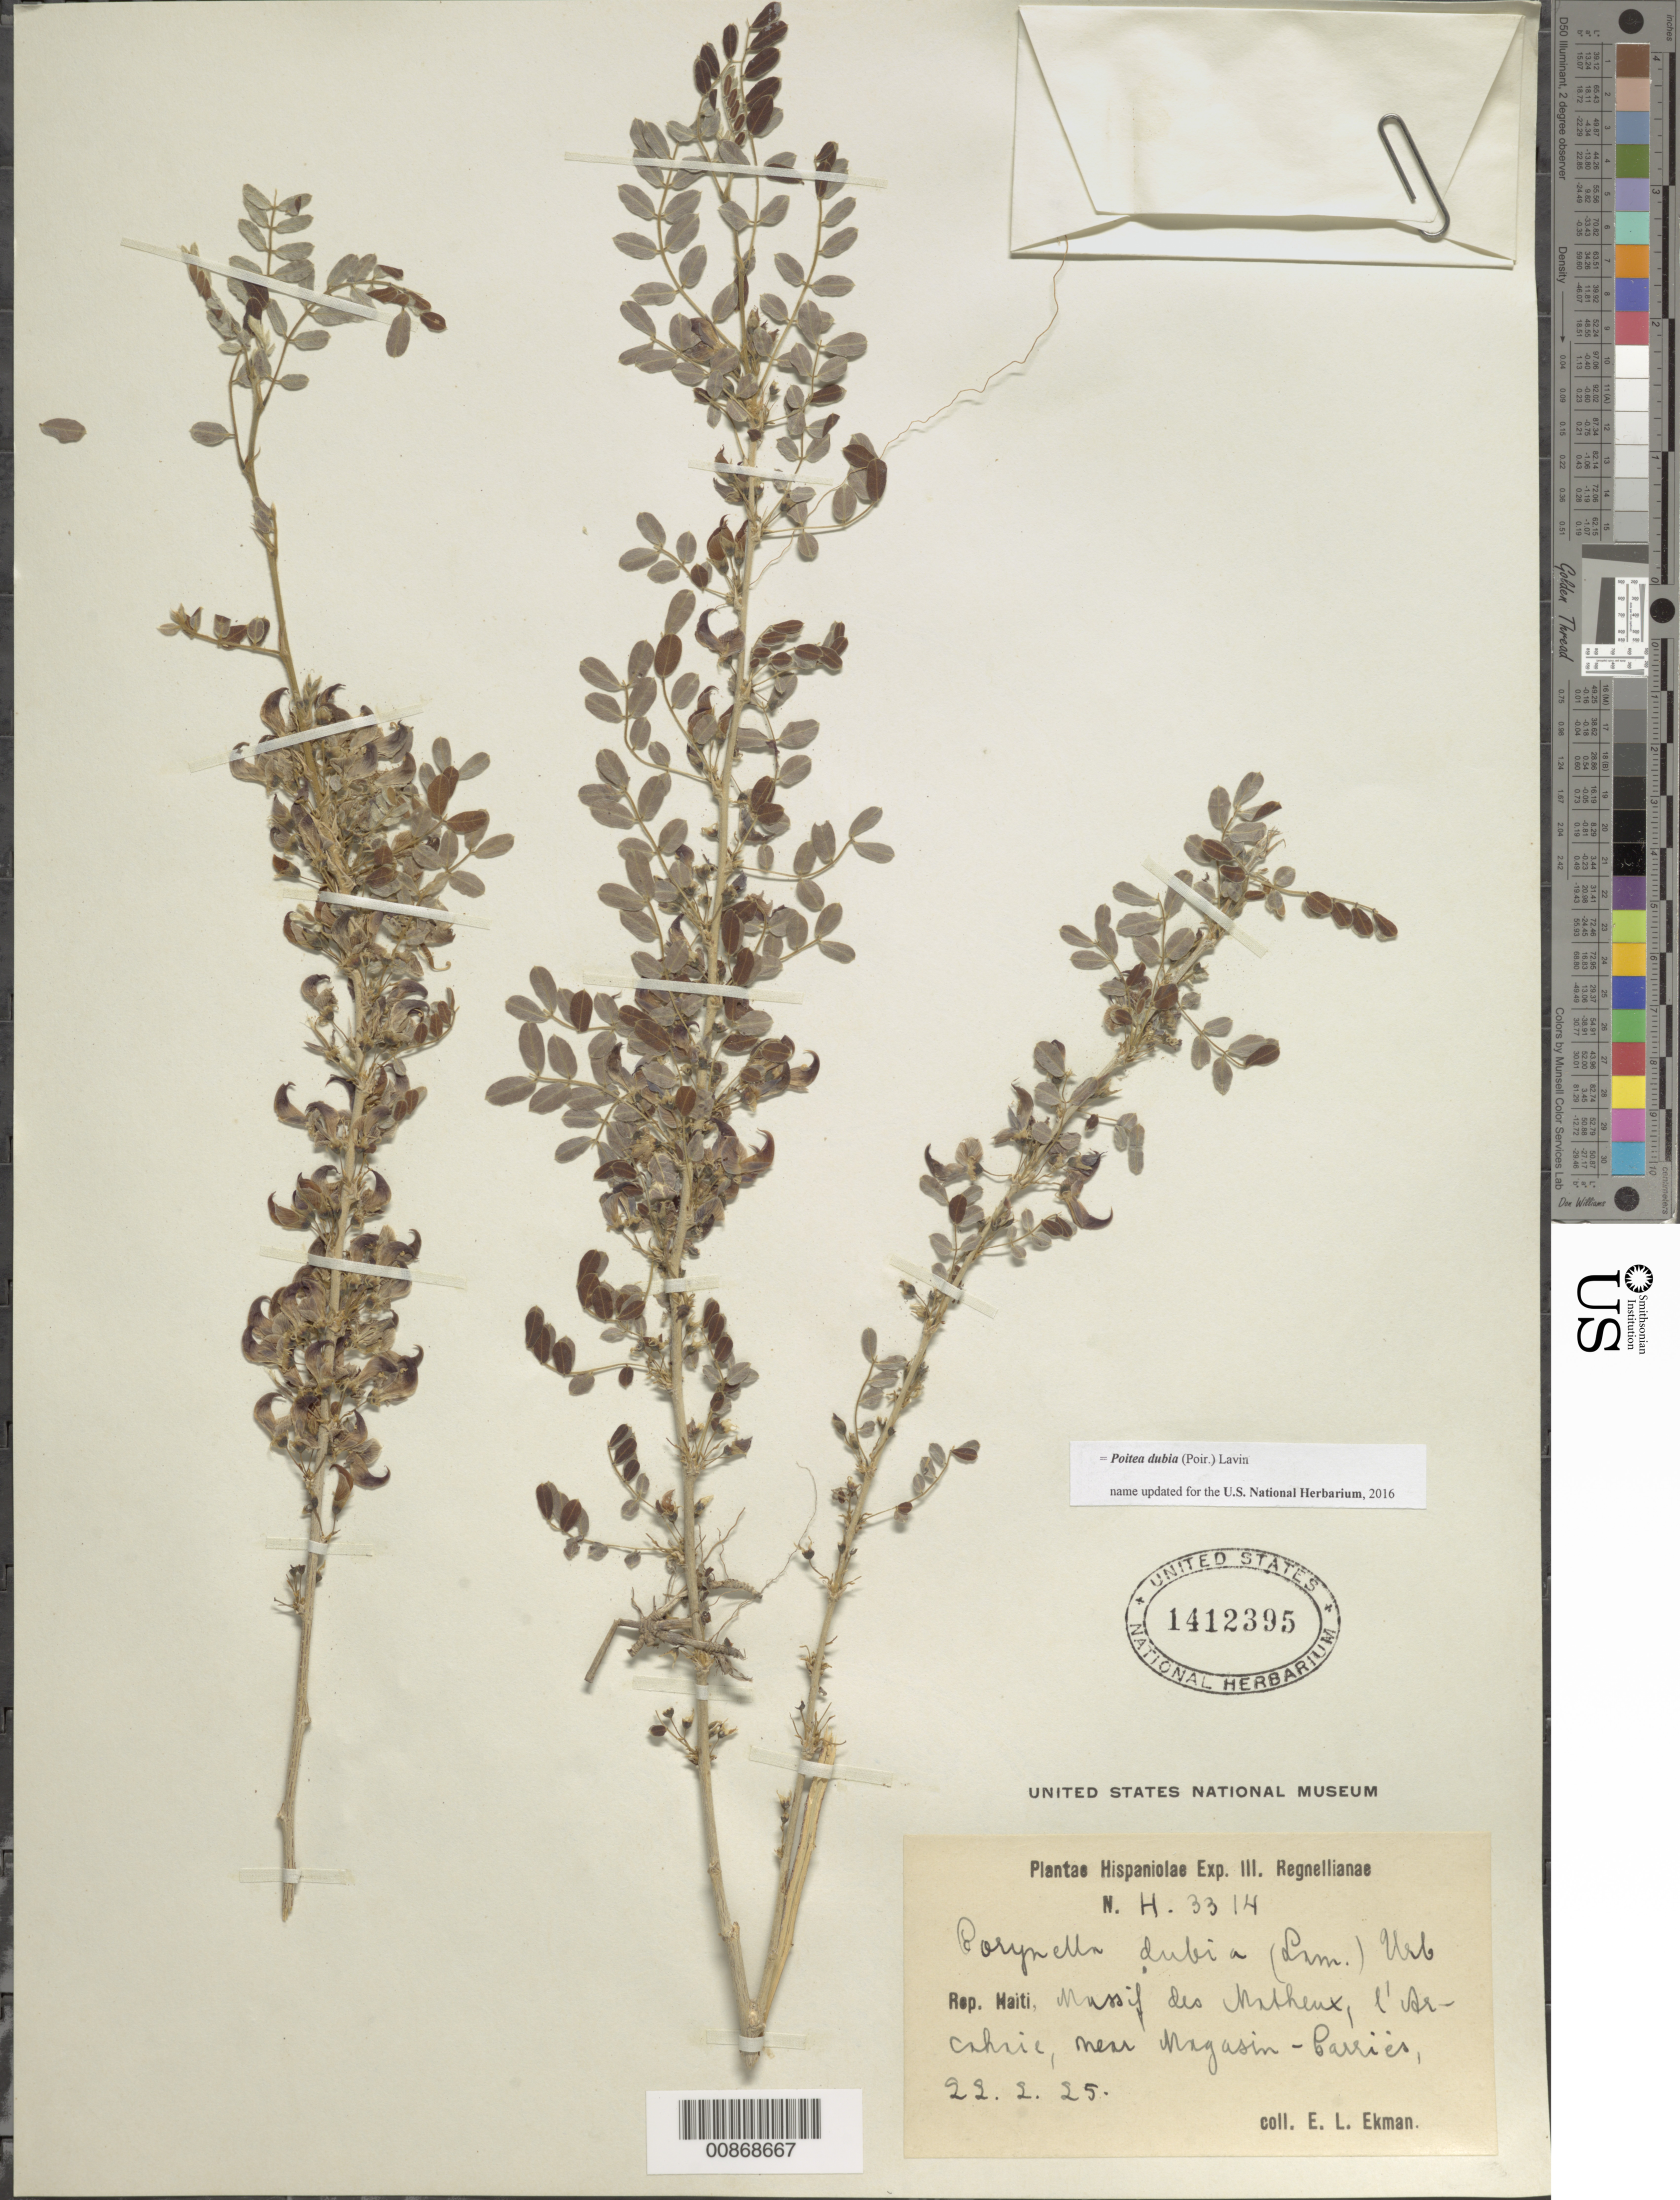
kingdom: Plantae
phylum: Tracheophyta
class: Magnoliopsida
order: Fabales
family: Fabaceae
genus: Poitea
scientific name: Poitea dubia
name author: (Poir.) Lavin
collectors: E. L. Ekman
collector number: H 3314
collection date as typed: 22 Feb 1925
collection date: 1925-02-22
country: Haiti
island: Hispaniola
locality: Massif des Matheux, l'Arcahaie, near Magasin Carriès.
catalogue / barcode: US 1412395